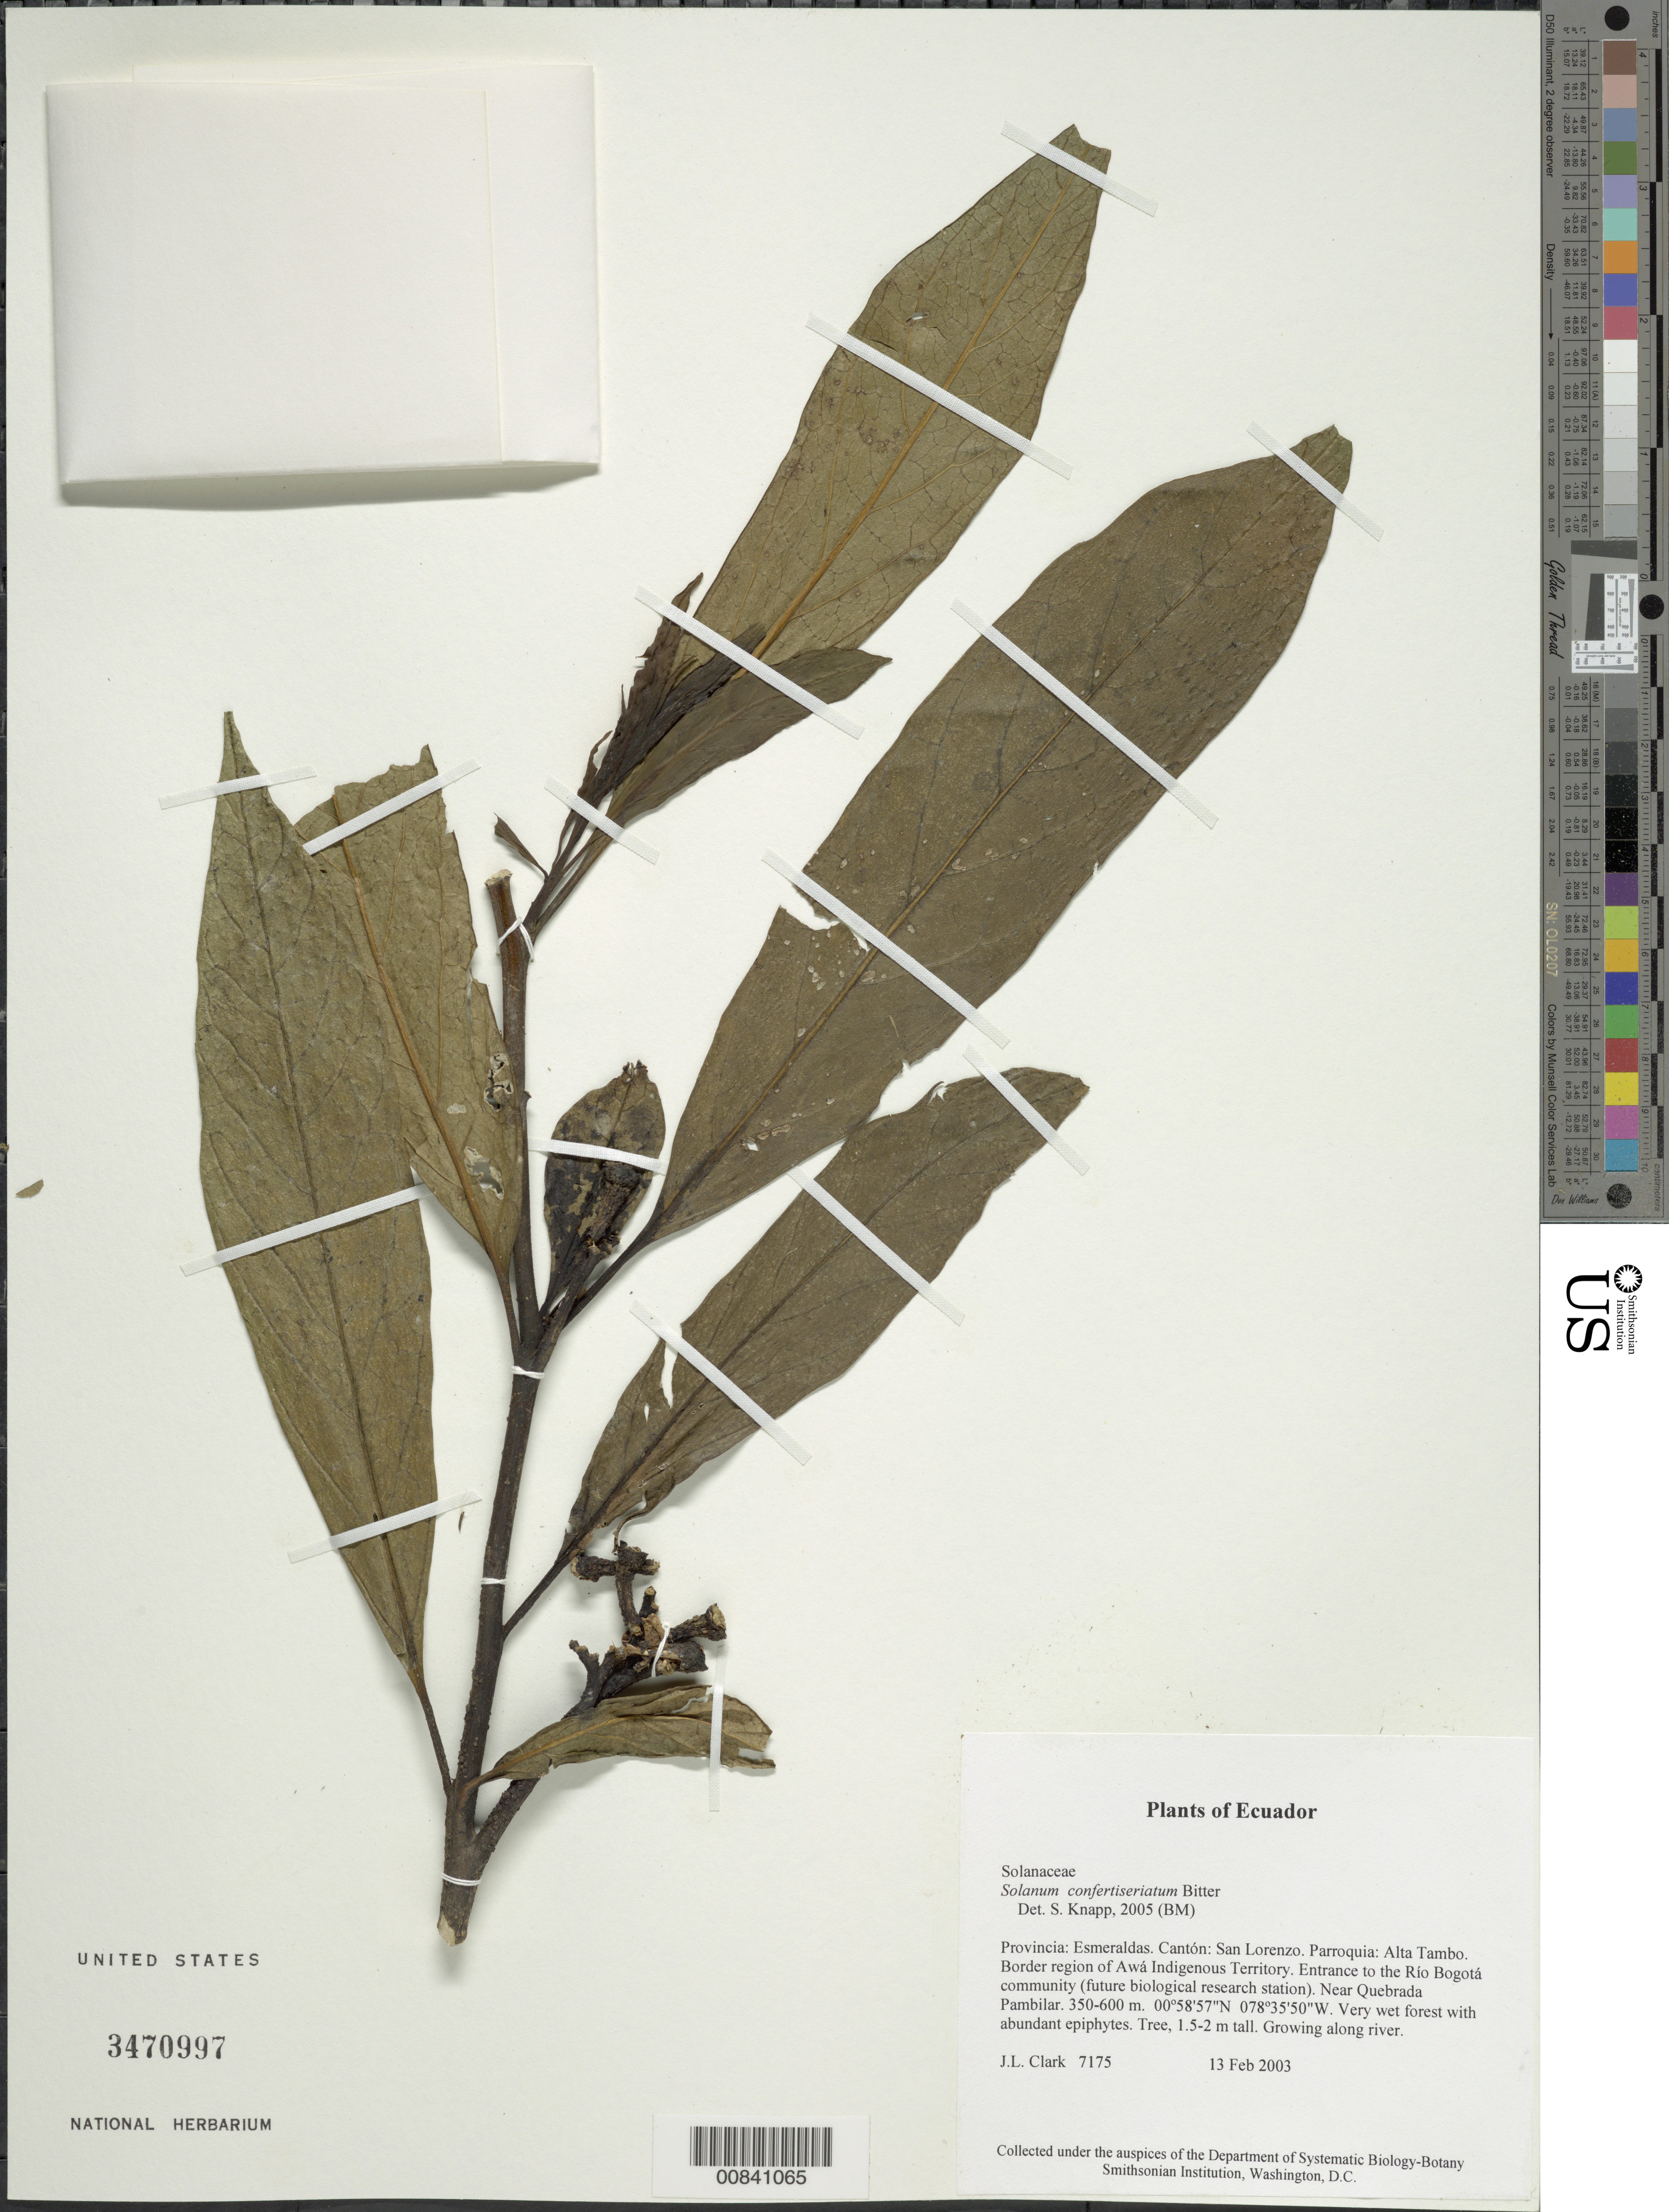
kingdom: Plantae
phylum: Tracheophyta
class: Magnoliopsida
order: Solanales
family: Solanaceae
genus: Solanum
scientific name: Solanum confertiseriatum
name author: Bitter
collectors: J. L. Clark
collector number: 7175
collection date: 2003-02-13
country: Ecuador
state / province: Esmeraldas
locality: Cantón: San Lorenzo. Parroquia: Alta Tambo. Border region of Awá Indigenous Territory. Entrance to the Río Bogotá community (future biological research station). Near Quebrada Pambilar.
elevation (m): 350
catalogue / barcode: US 3470997